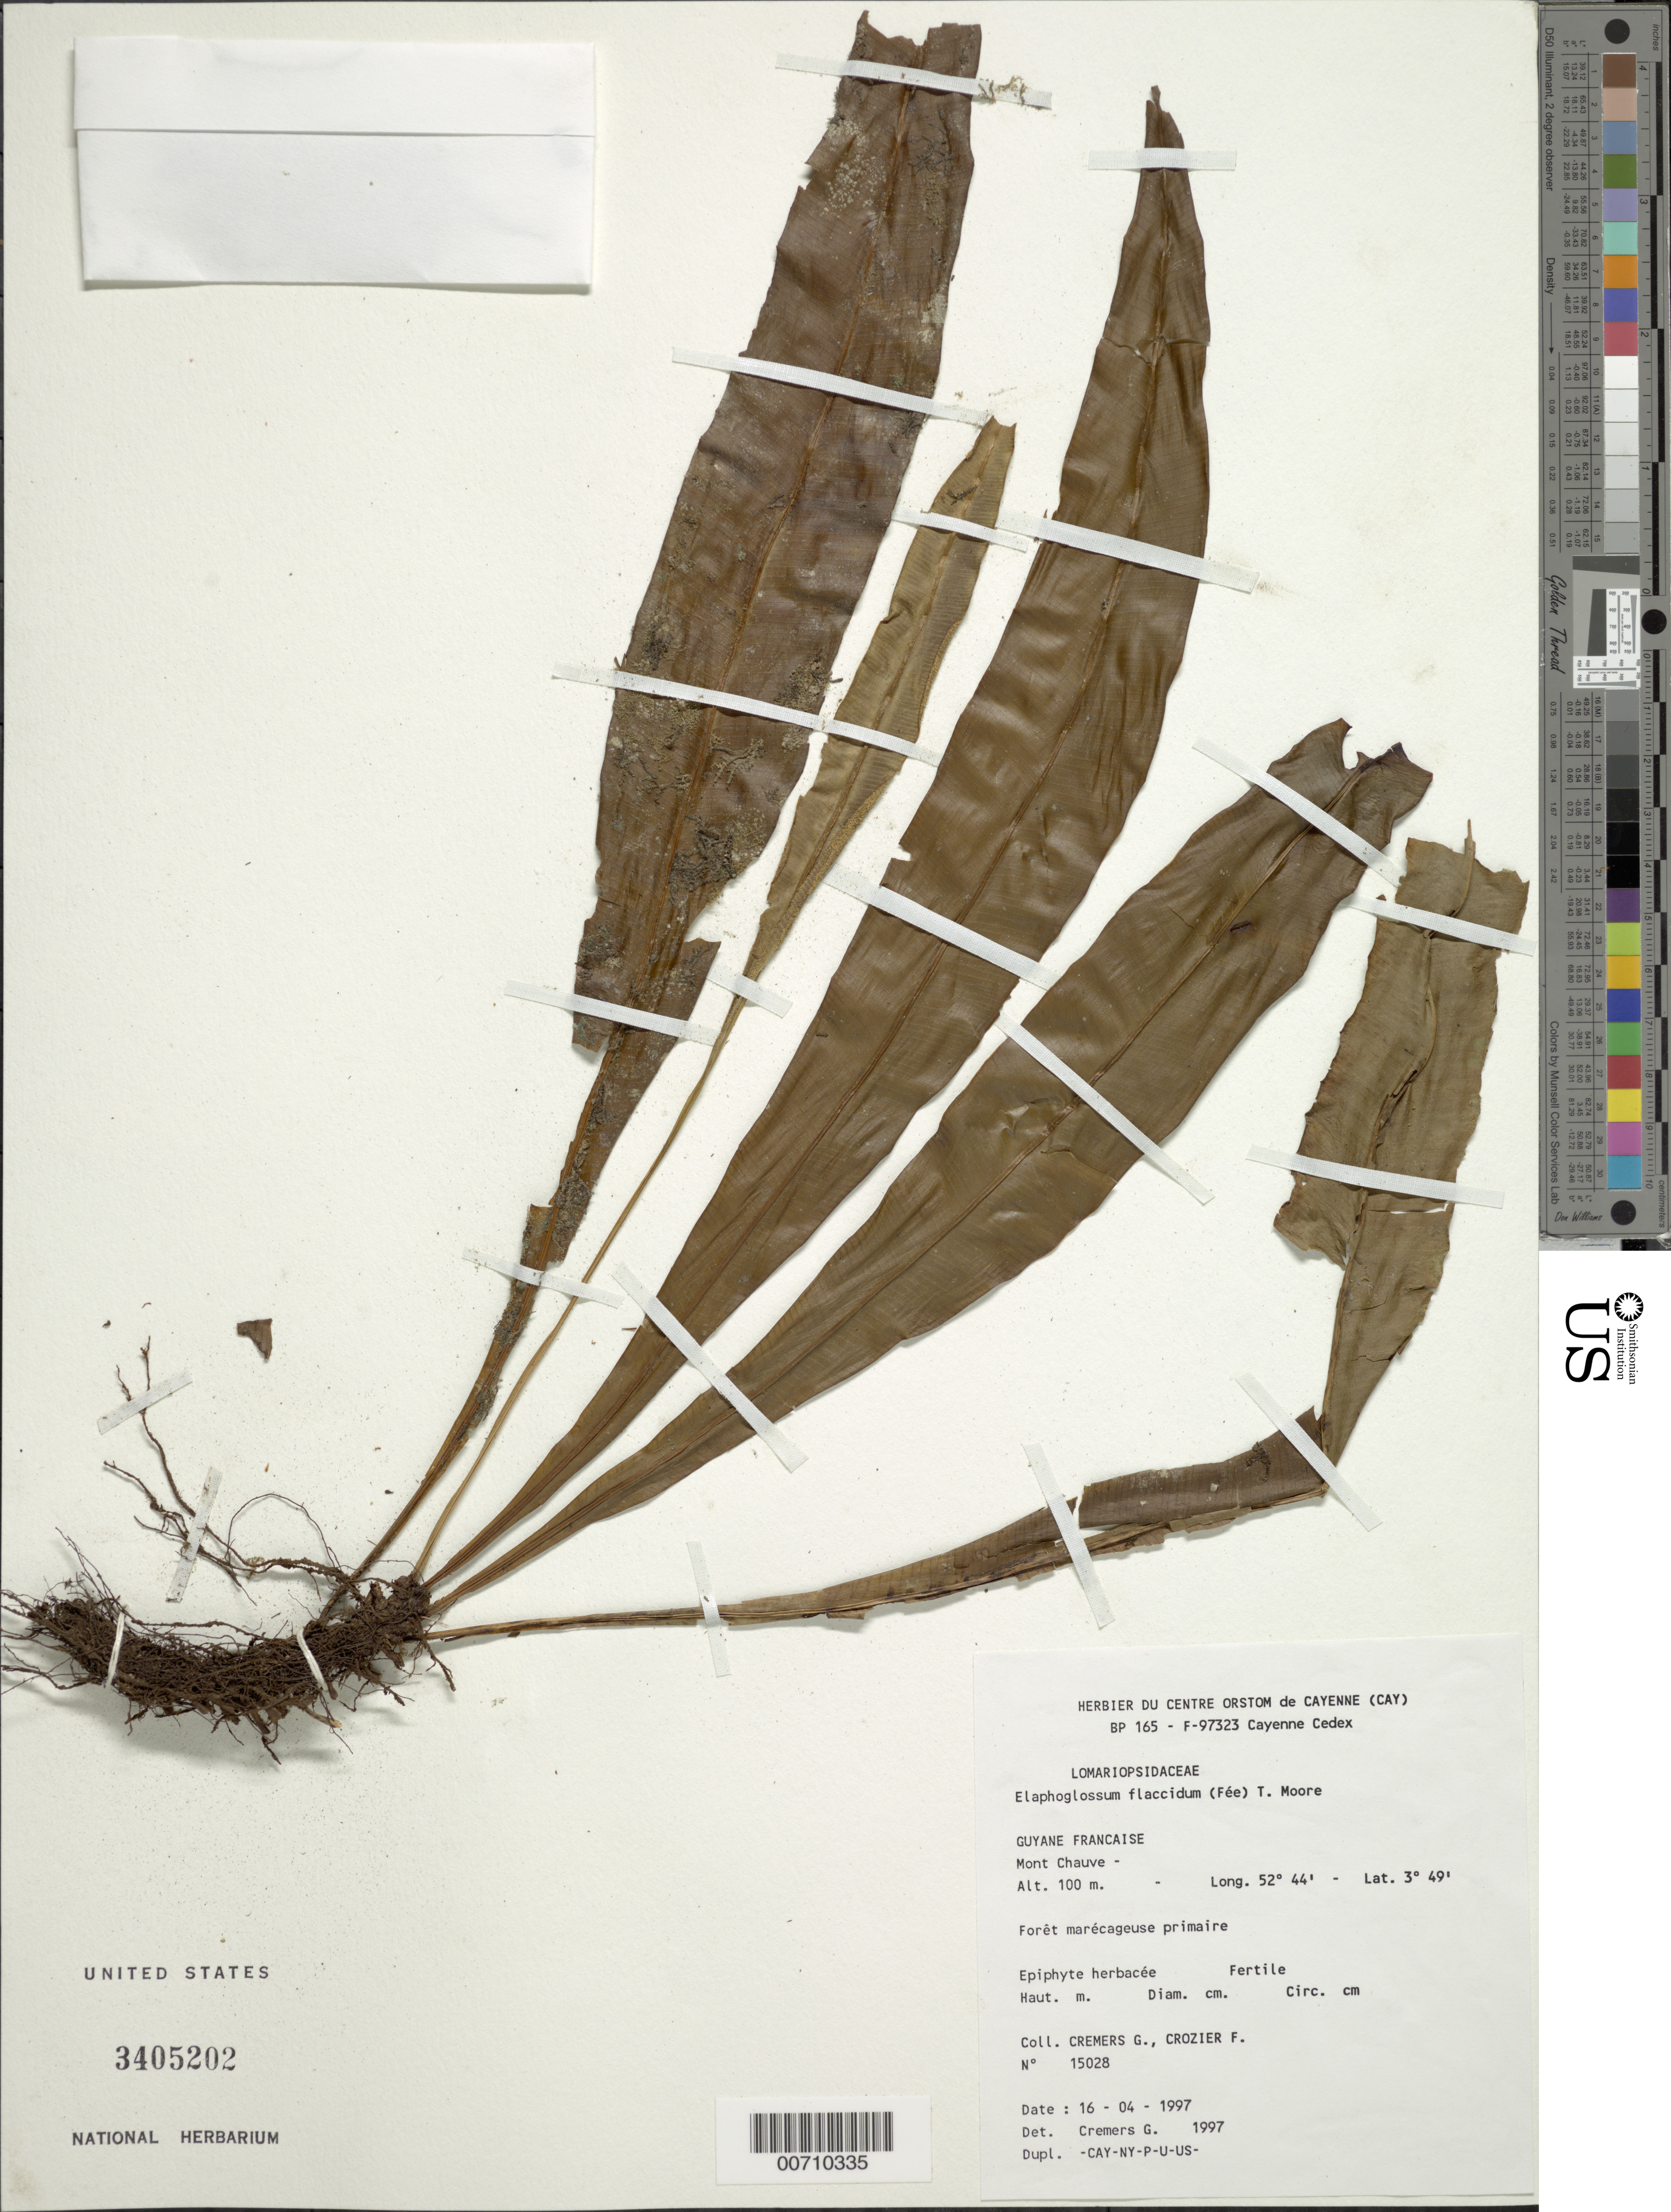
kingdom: Plantae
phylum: Tracheophyta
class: Polypodiopsida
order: Polypodiales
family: Dryopteridaceae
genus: Elaphoglossum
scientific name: Elaphoglossum flaccidum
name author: (Fée) T. Moore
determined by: Cremers, Georges A.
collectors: G. Cremers & F. Crozier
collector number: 15028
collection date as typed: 16-Apr-97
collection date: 1997-04-16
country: French Guiana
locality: Mont Chauve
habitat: Forêt marécageuse primaire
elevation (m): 100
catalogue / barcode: US 3405202